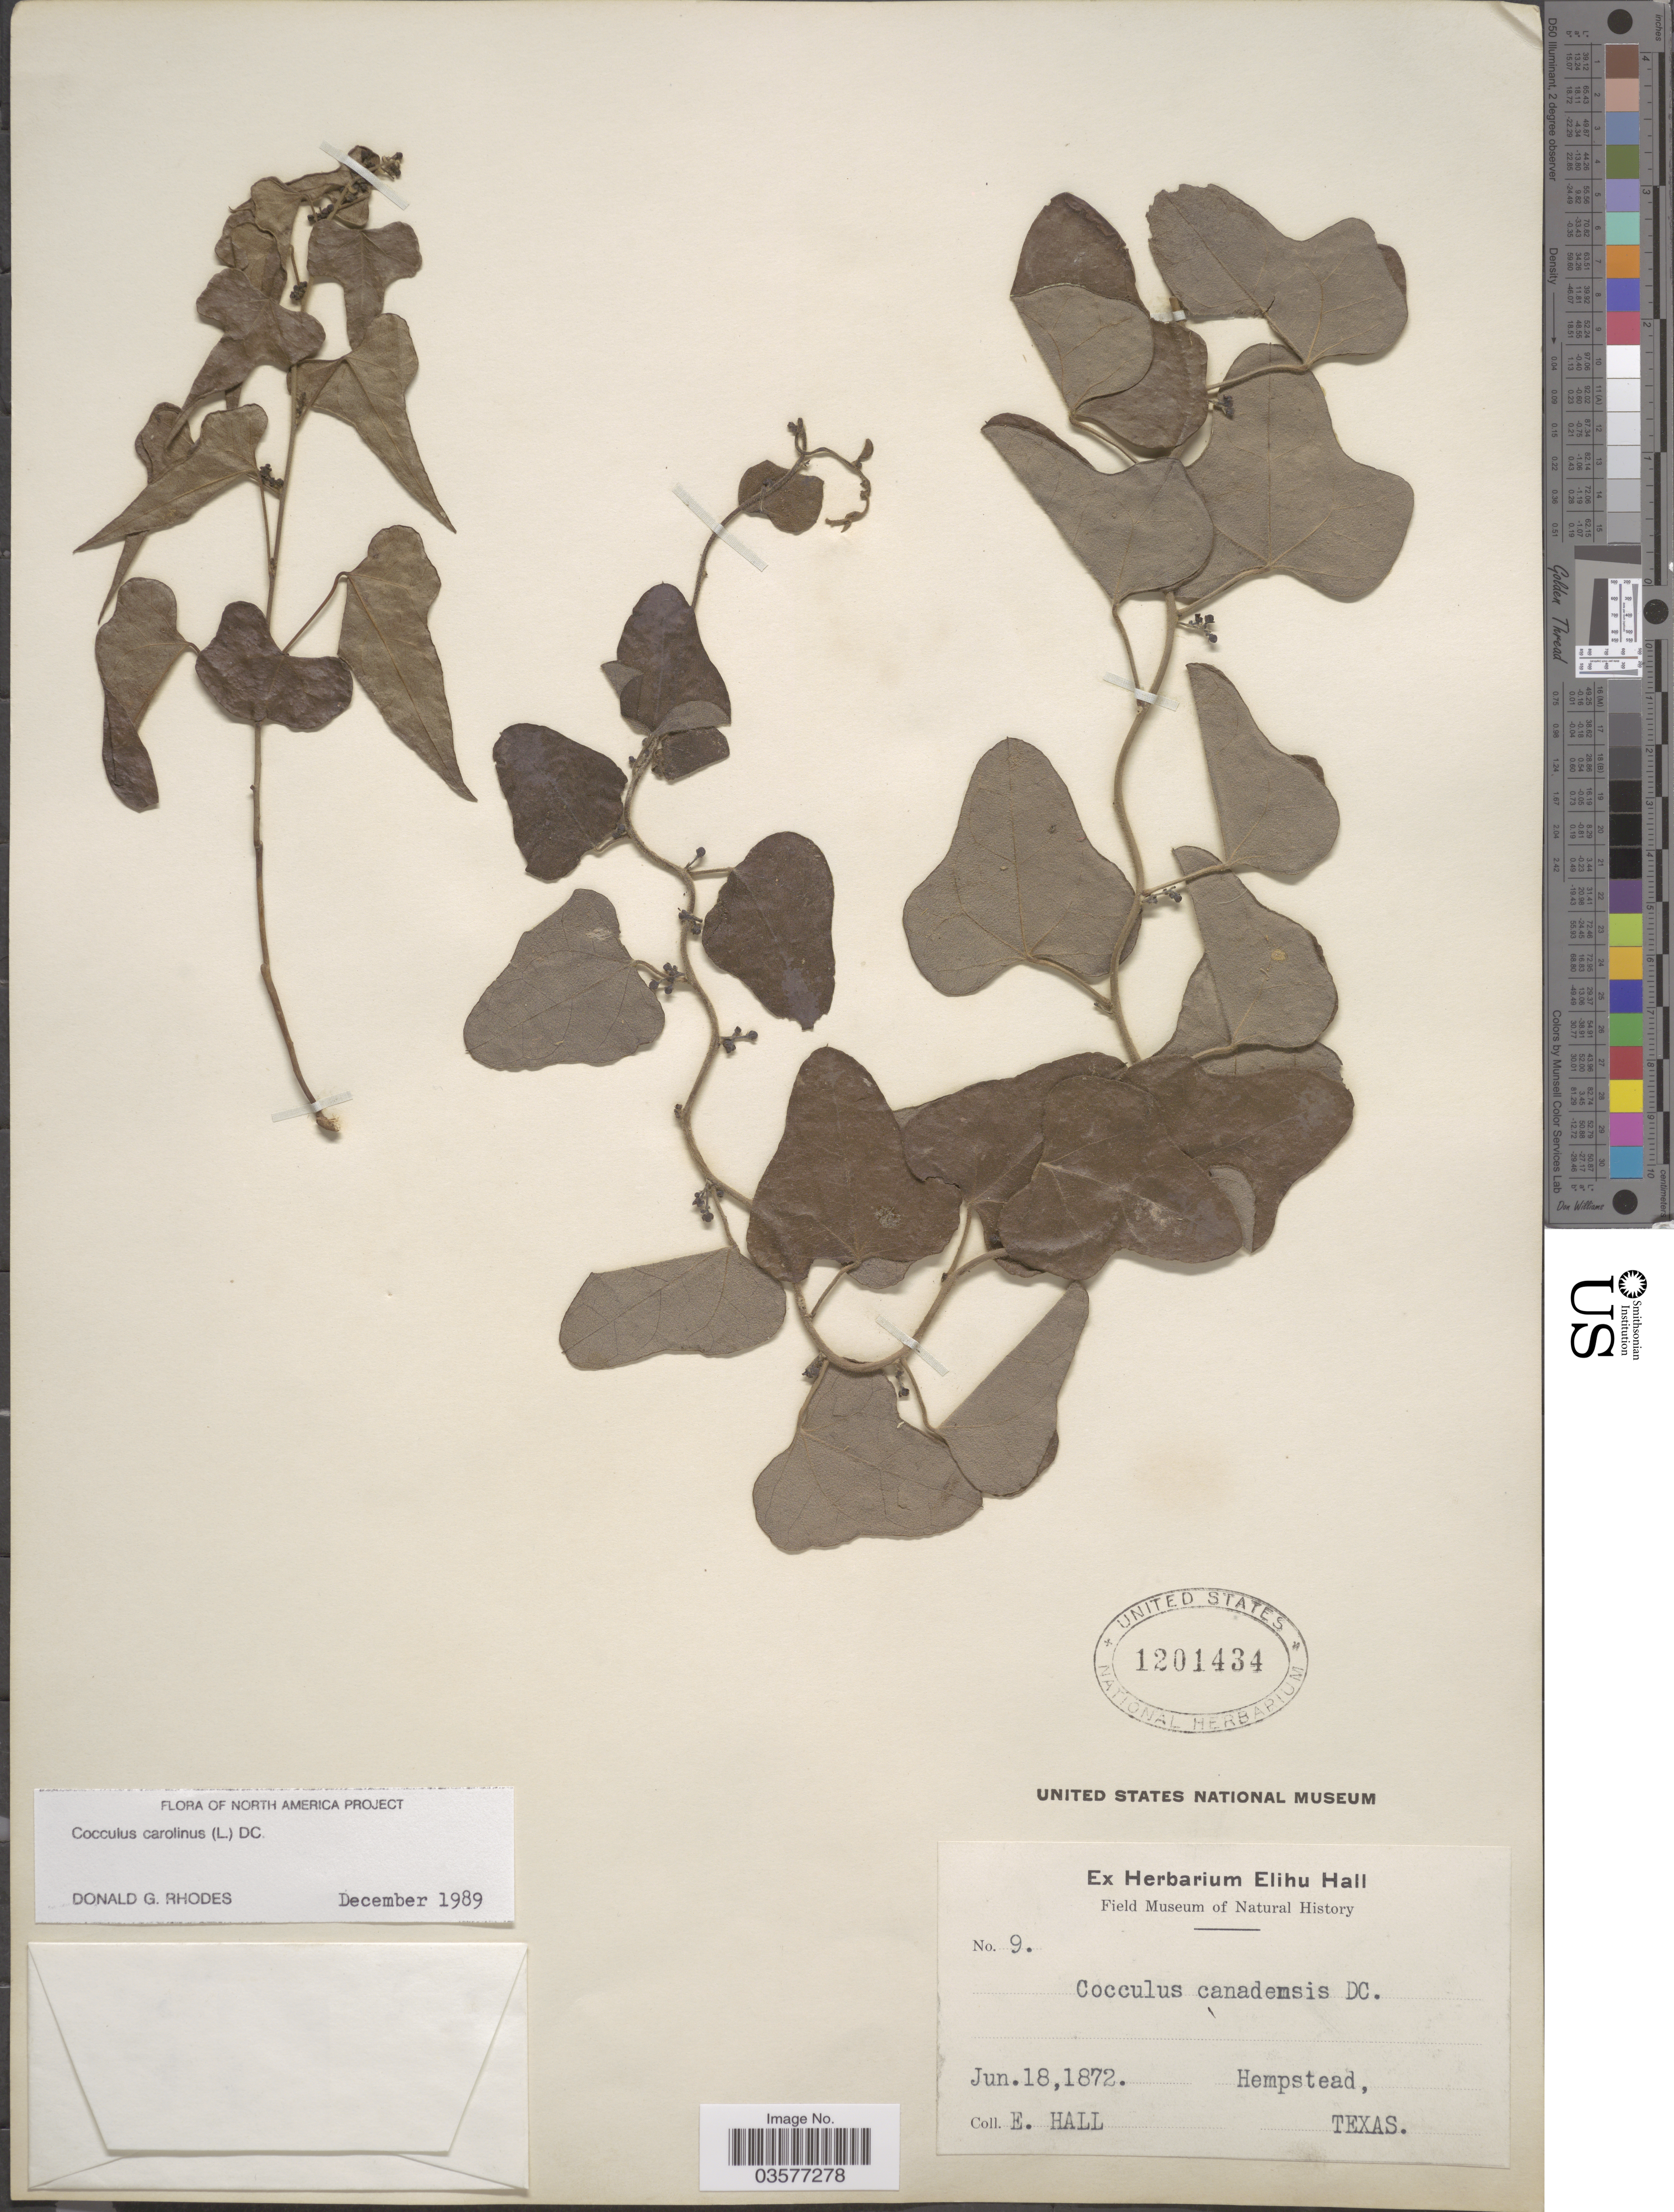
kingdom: Plantae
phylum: Tracheophyta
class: Magnoliopsida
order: Ranunculales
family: Menispermaceae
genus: Cocculus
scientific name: Cocculus carolinus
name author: (L.) DC.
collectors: E. Hall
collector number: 9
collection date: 1872-06-18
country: United States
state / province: Texas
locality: Hempstead.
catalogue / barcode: US 1201434